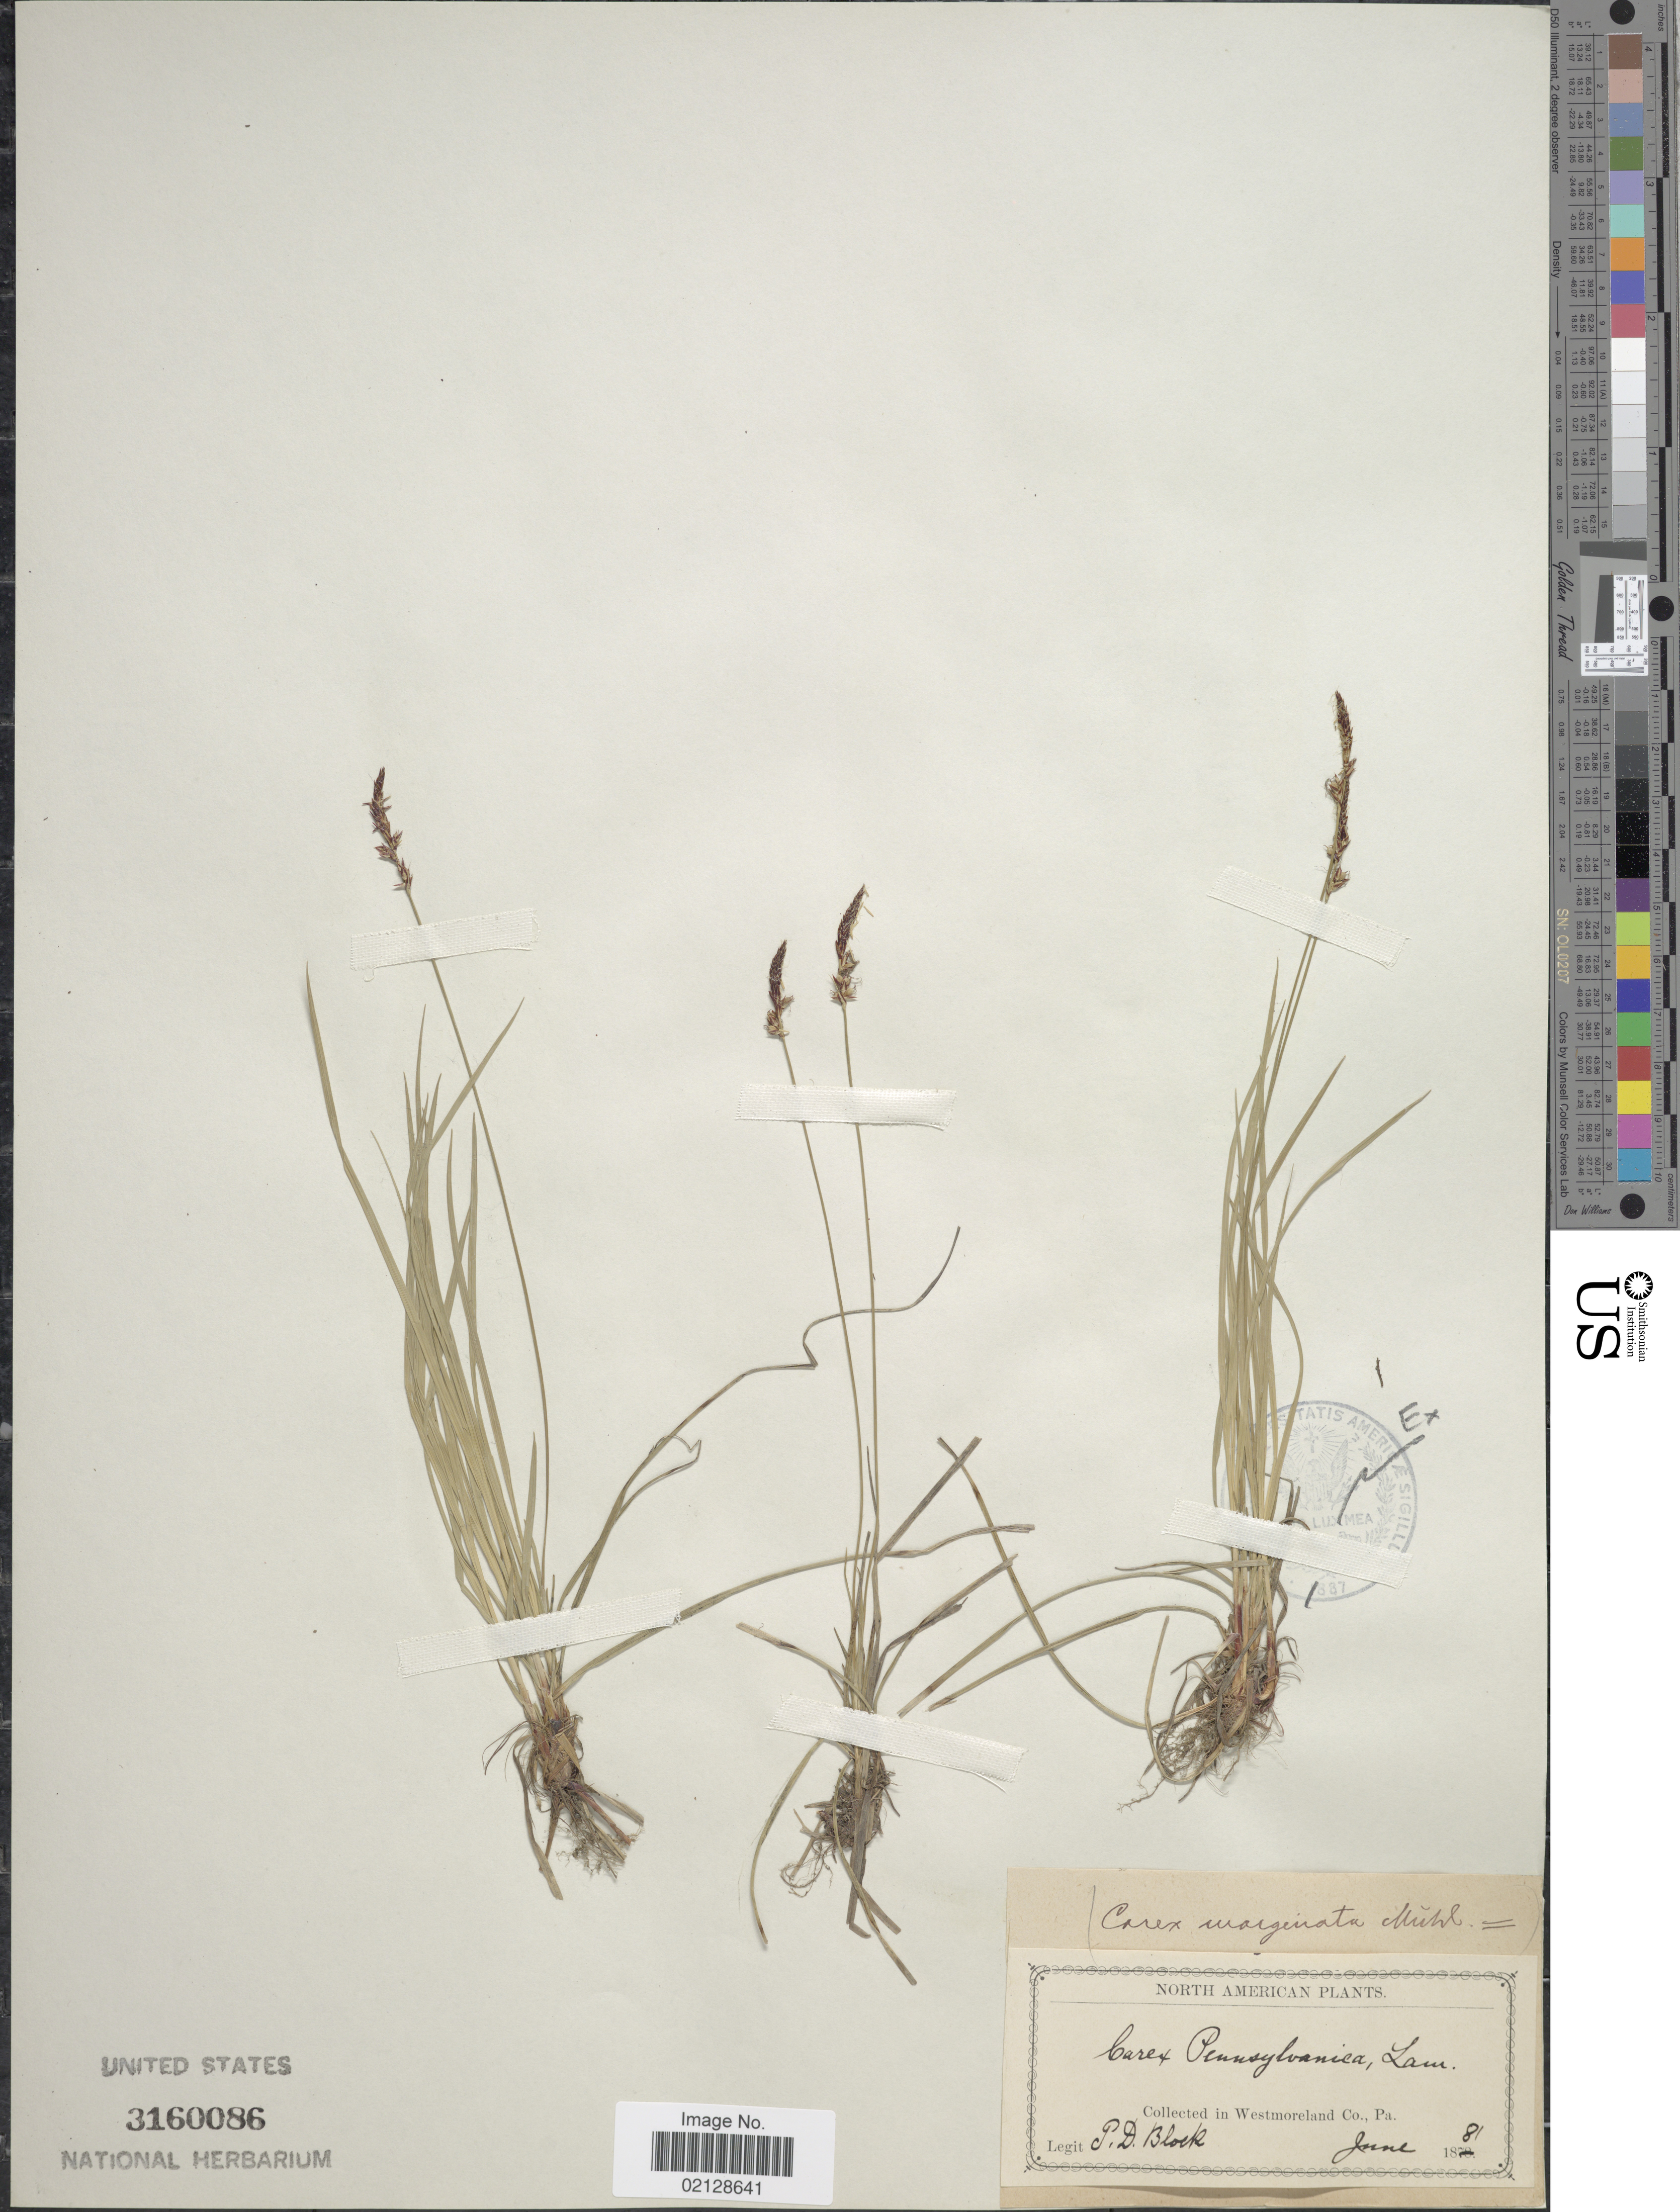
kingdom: Plantae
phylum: Tracheophyta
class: Liliopsida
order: Poales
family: Cyperaceae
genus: Carex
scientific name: Carex pensylvanica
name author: Lam.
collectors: P. Block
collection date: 1881-06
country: United States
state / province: Pennsylvania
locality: In Westmoreland, Pa., North American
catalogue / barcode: US 3160086